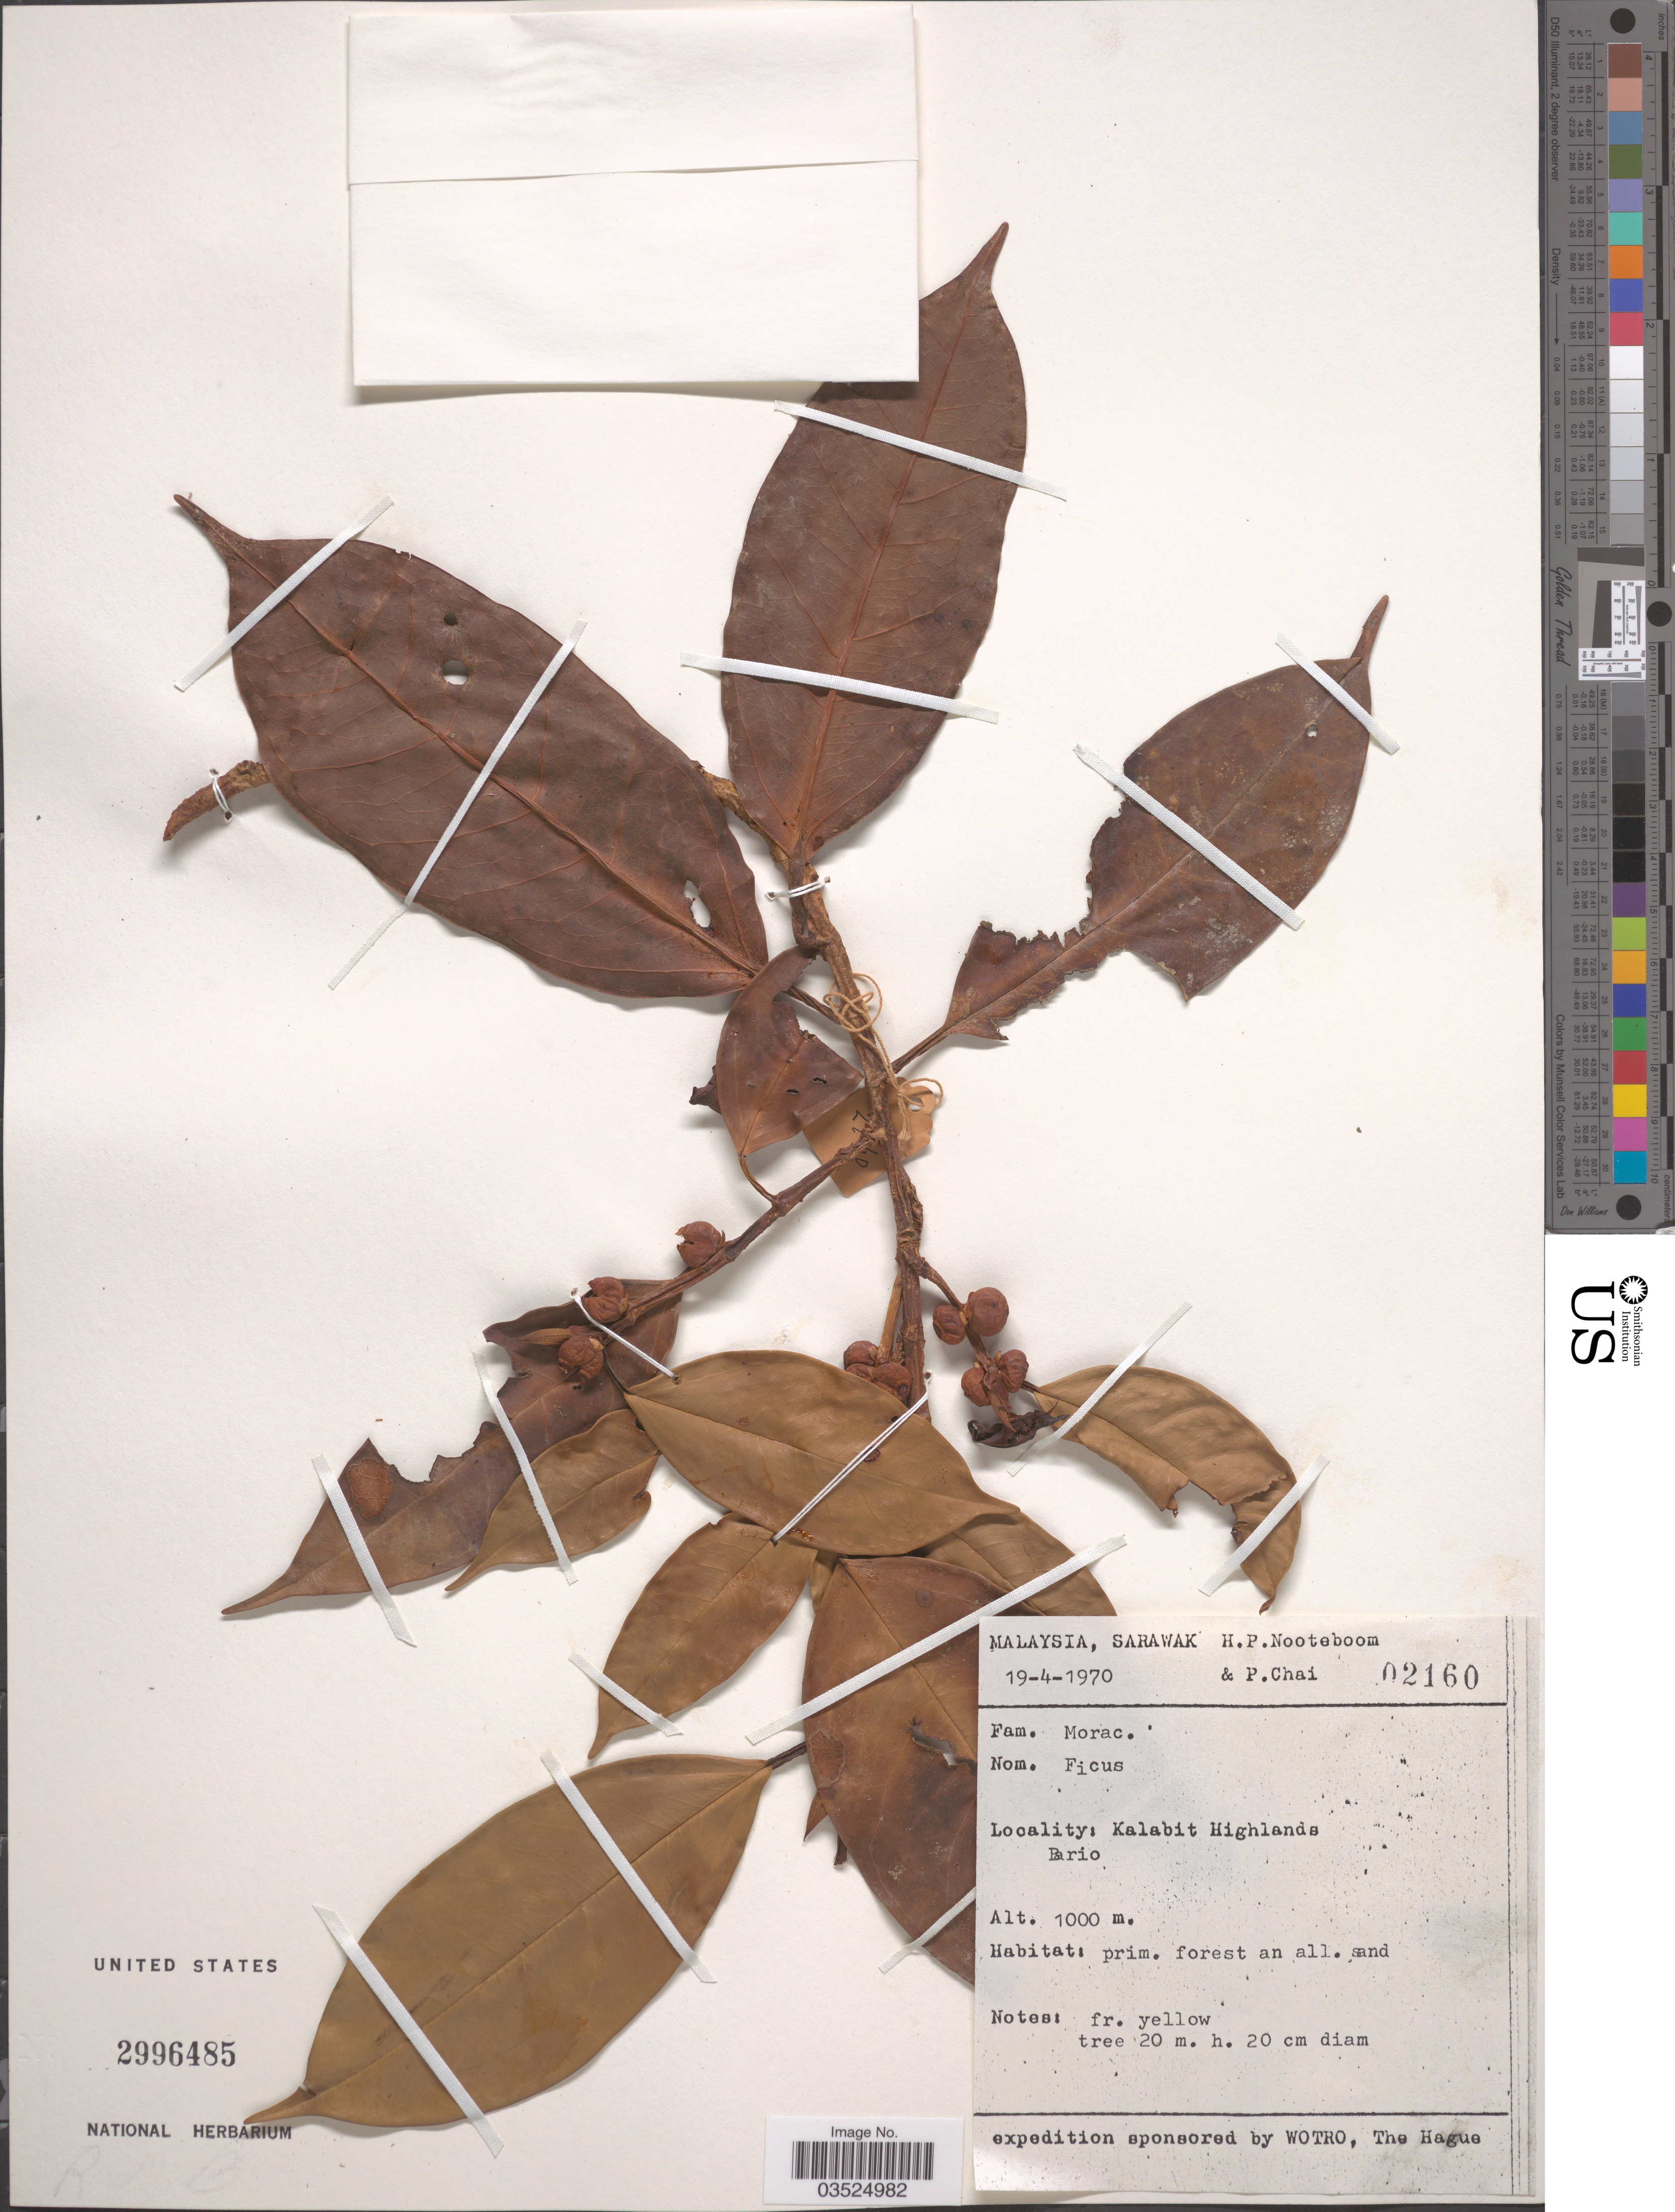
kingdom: Plantae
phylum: Tracheophyta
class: Magnoliopsida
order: Rosales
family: Moraceae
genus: Ficus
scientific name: Ficus sp.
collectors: H. P. Nooteboom & P. Chai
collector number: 02160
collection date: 1970-04-19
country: Malaysia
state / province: Sarawak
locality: Kalabit Highlands. Bario.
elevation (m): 1000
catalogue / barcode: US 2996485